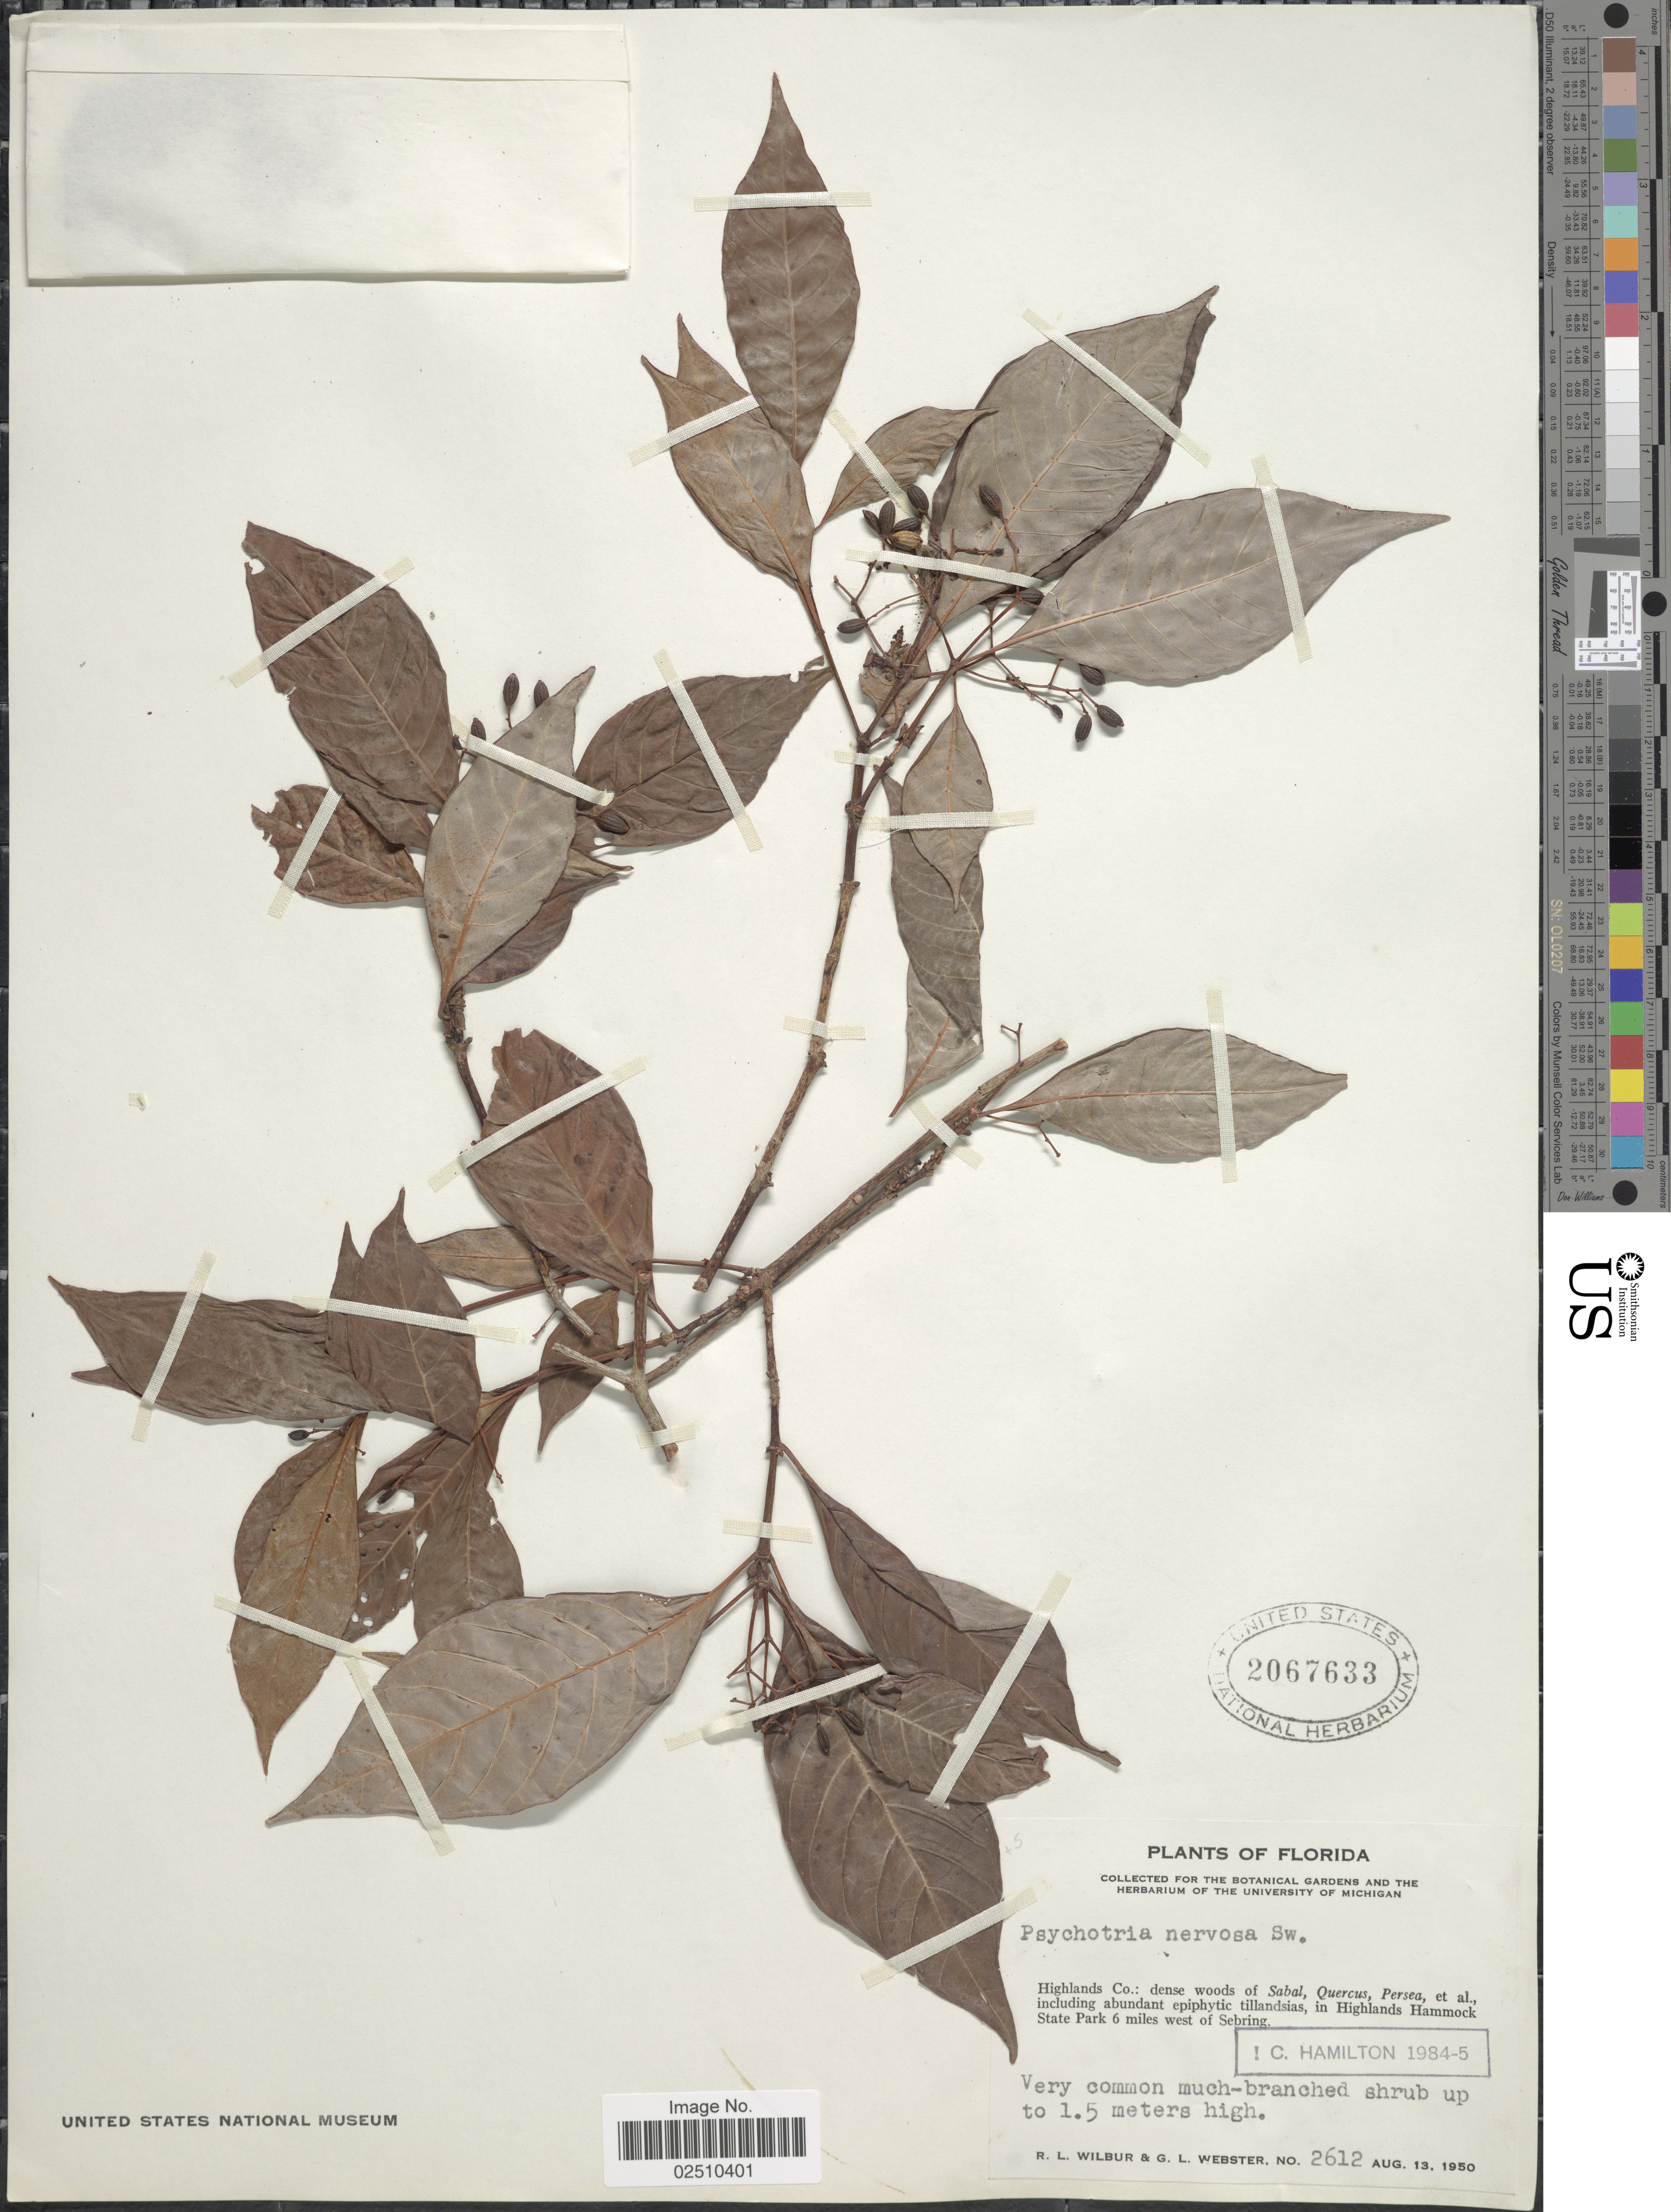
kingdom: Plantae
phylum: Tracheophyta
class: Magnoliopsida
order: Gentianales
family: Rubiaceae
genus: Psychotria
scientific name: Psychotria nervosa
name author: Sw.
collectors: R. L. Wilbur & G. L. Webster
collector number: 2612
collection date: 1950-08-13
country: United States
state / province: Florida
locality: Highlands Co., Highlands Hammock State Park 6 miles west of Sebring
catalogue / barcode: US 2067633